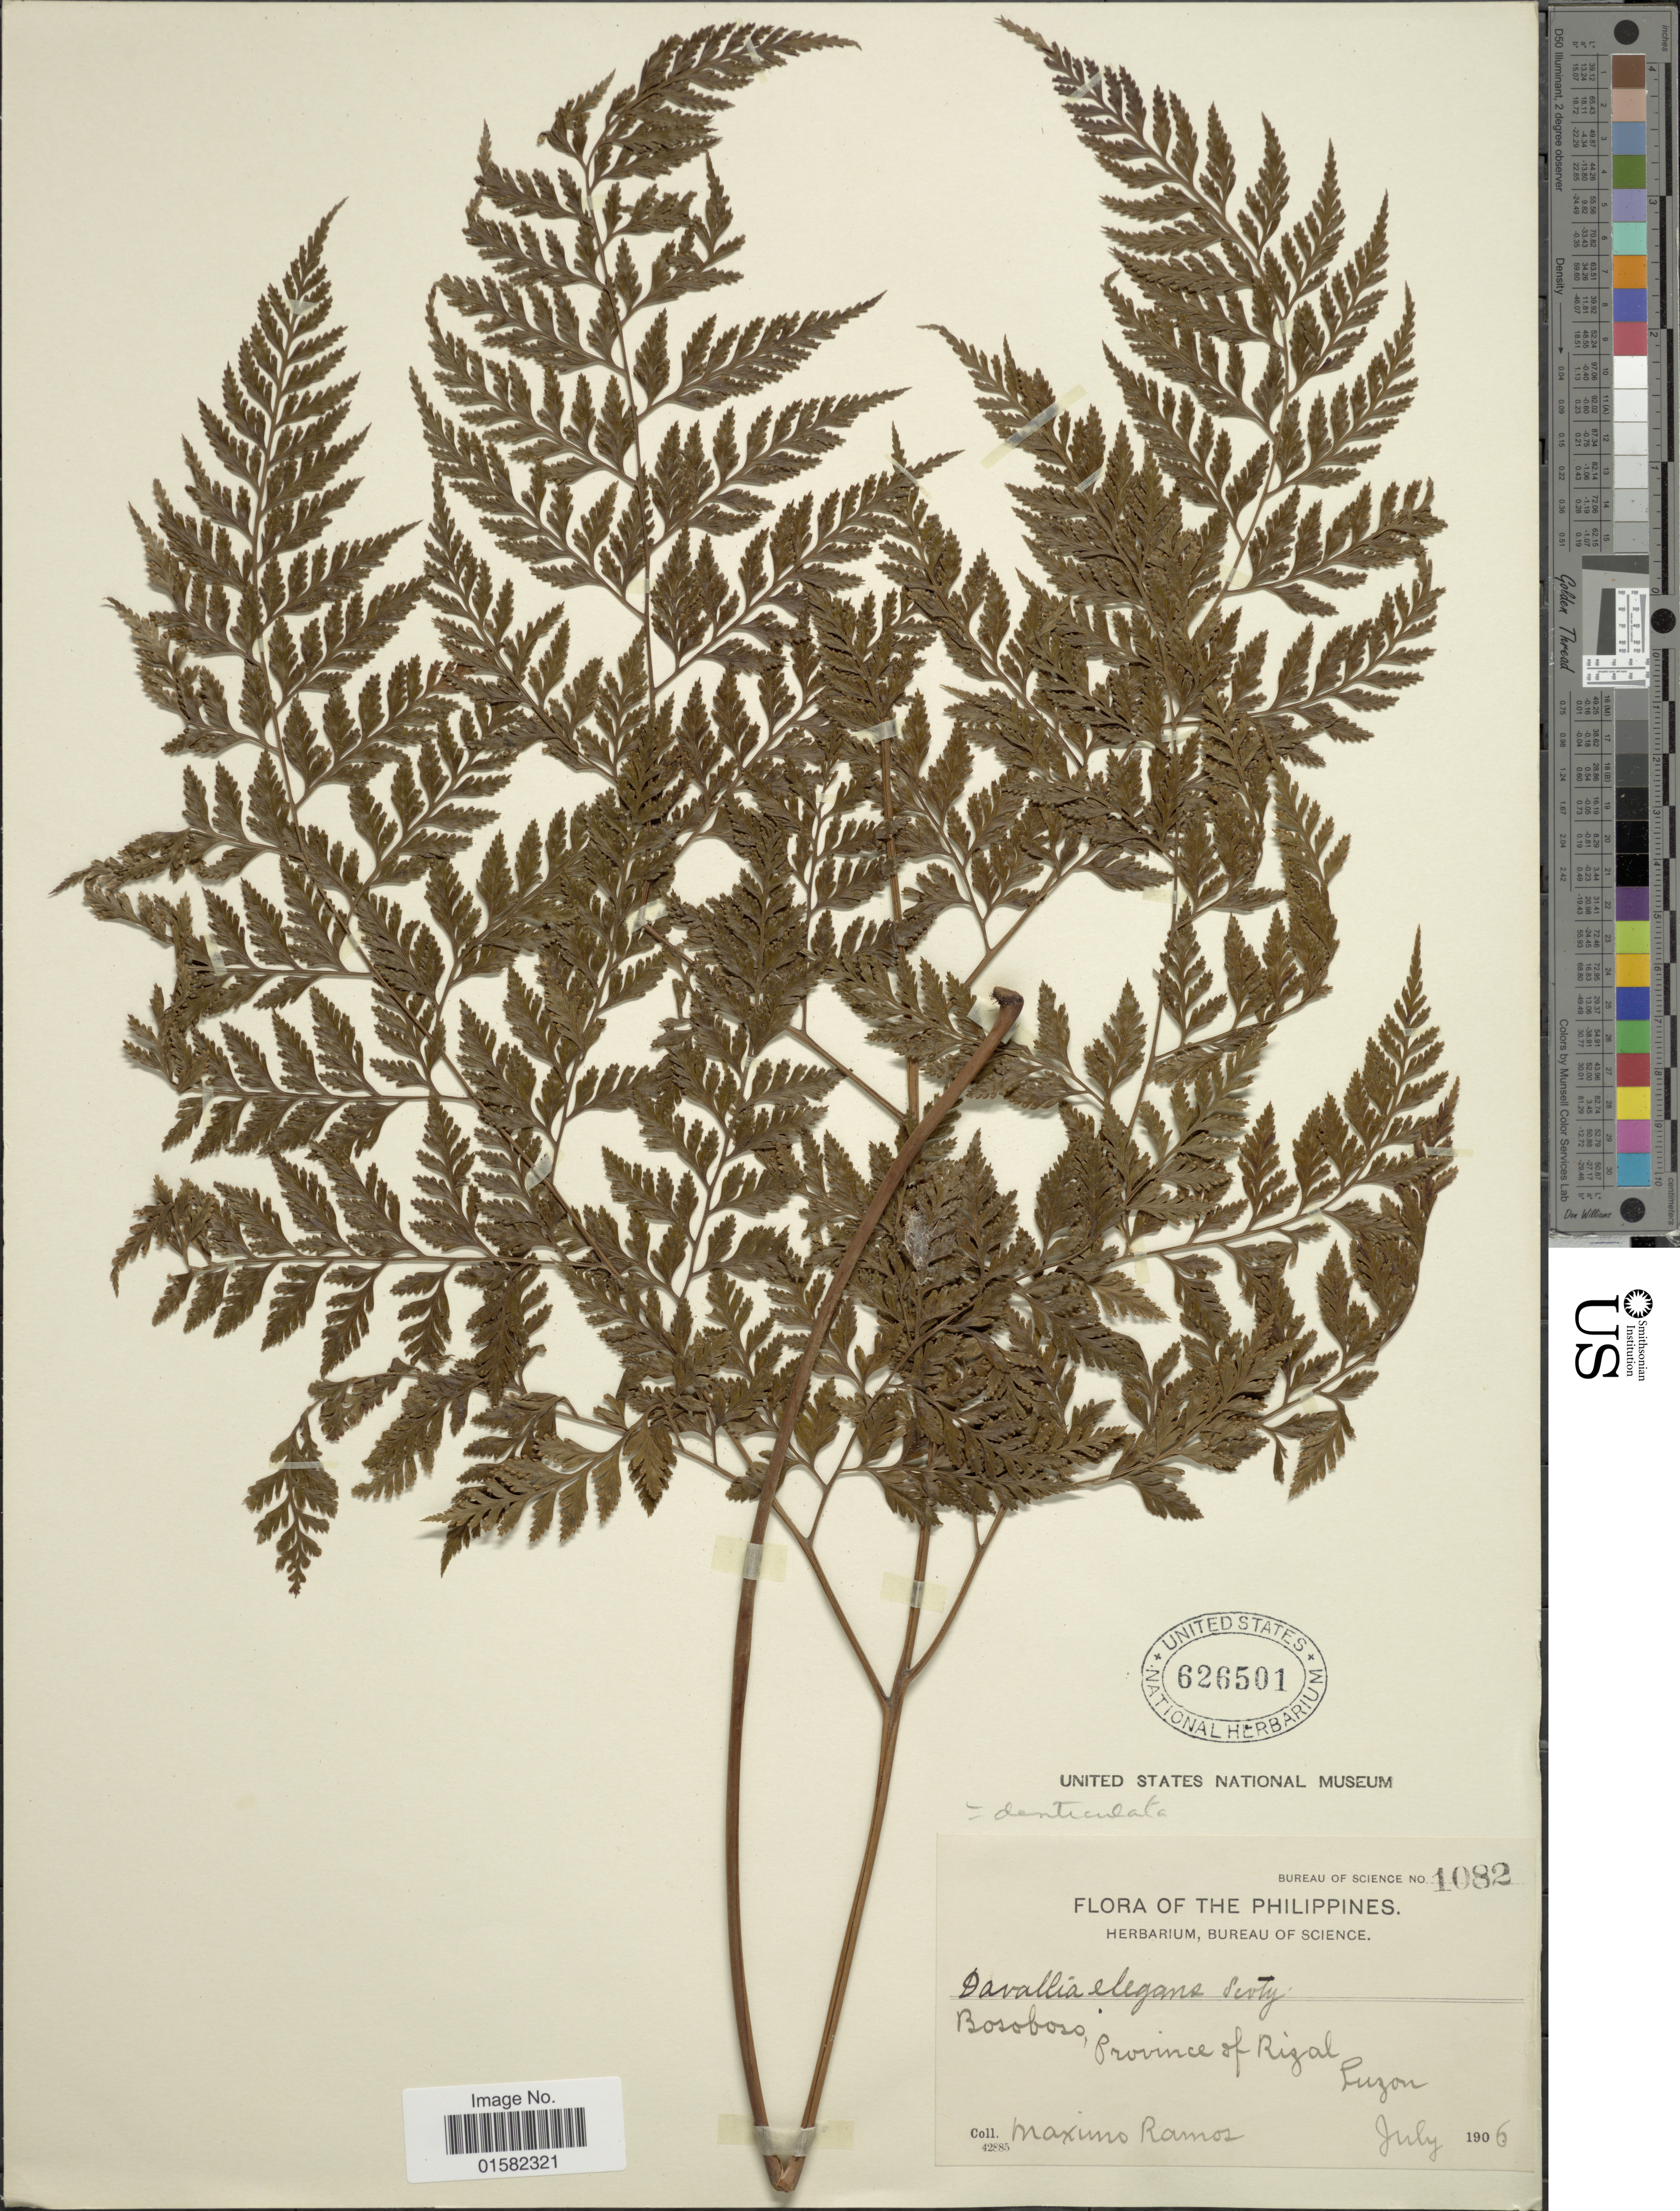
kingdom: Plantae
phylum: Tracheophyta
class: Polypodiopsida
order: Polypodiales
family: Davalliaceae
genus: Wibelia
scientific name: Wibelia denticulata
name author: (Burm. f.) M. Kato & Tsutsumi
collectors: M. Ramos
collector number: Bureau of Science 1082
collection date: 1906-07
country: Philippines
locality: Bosoboso, Province of Rizal, Luzon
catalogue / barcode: US 626501